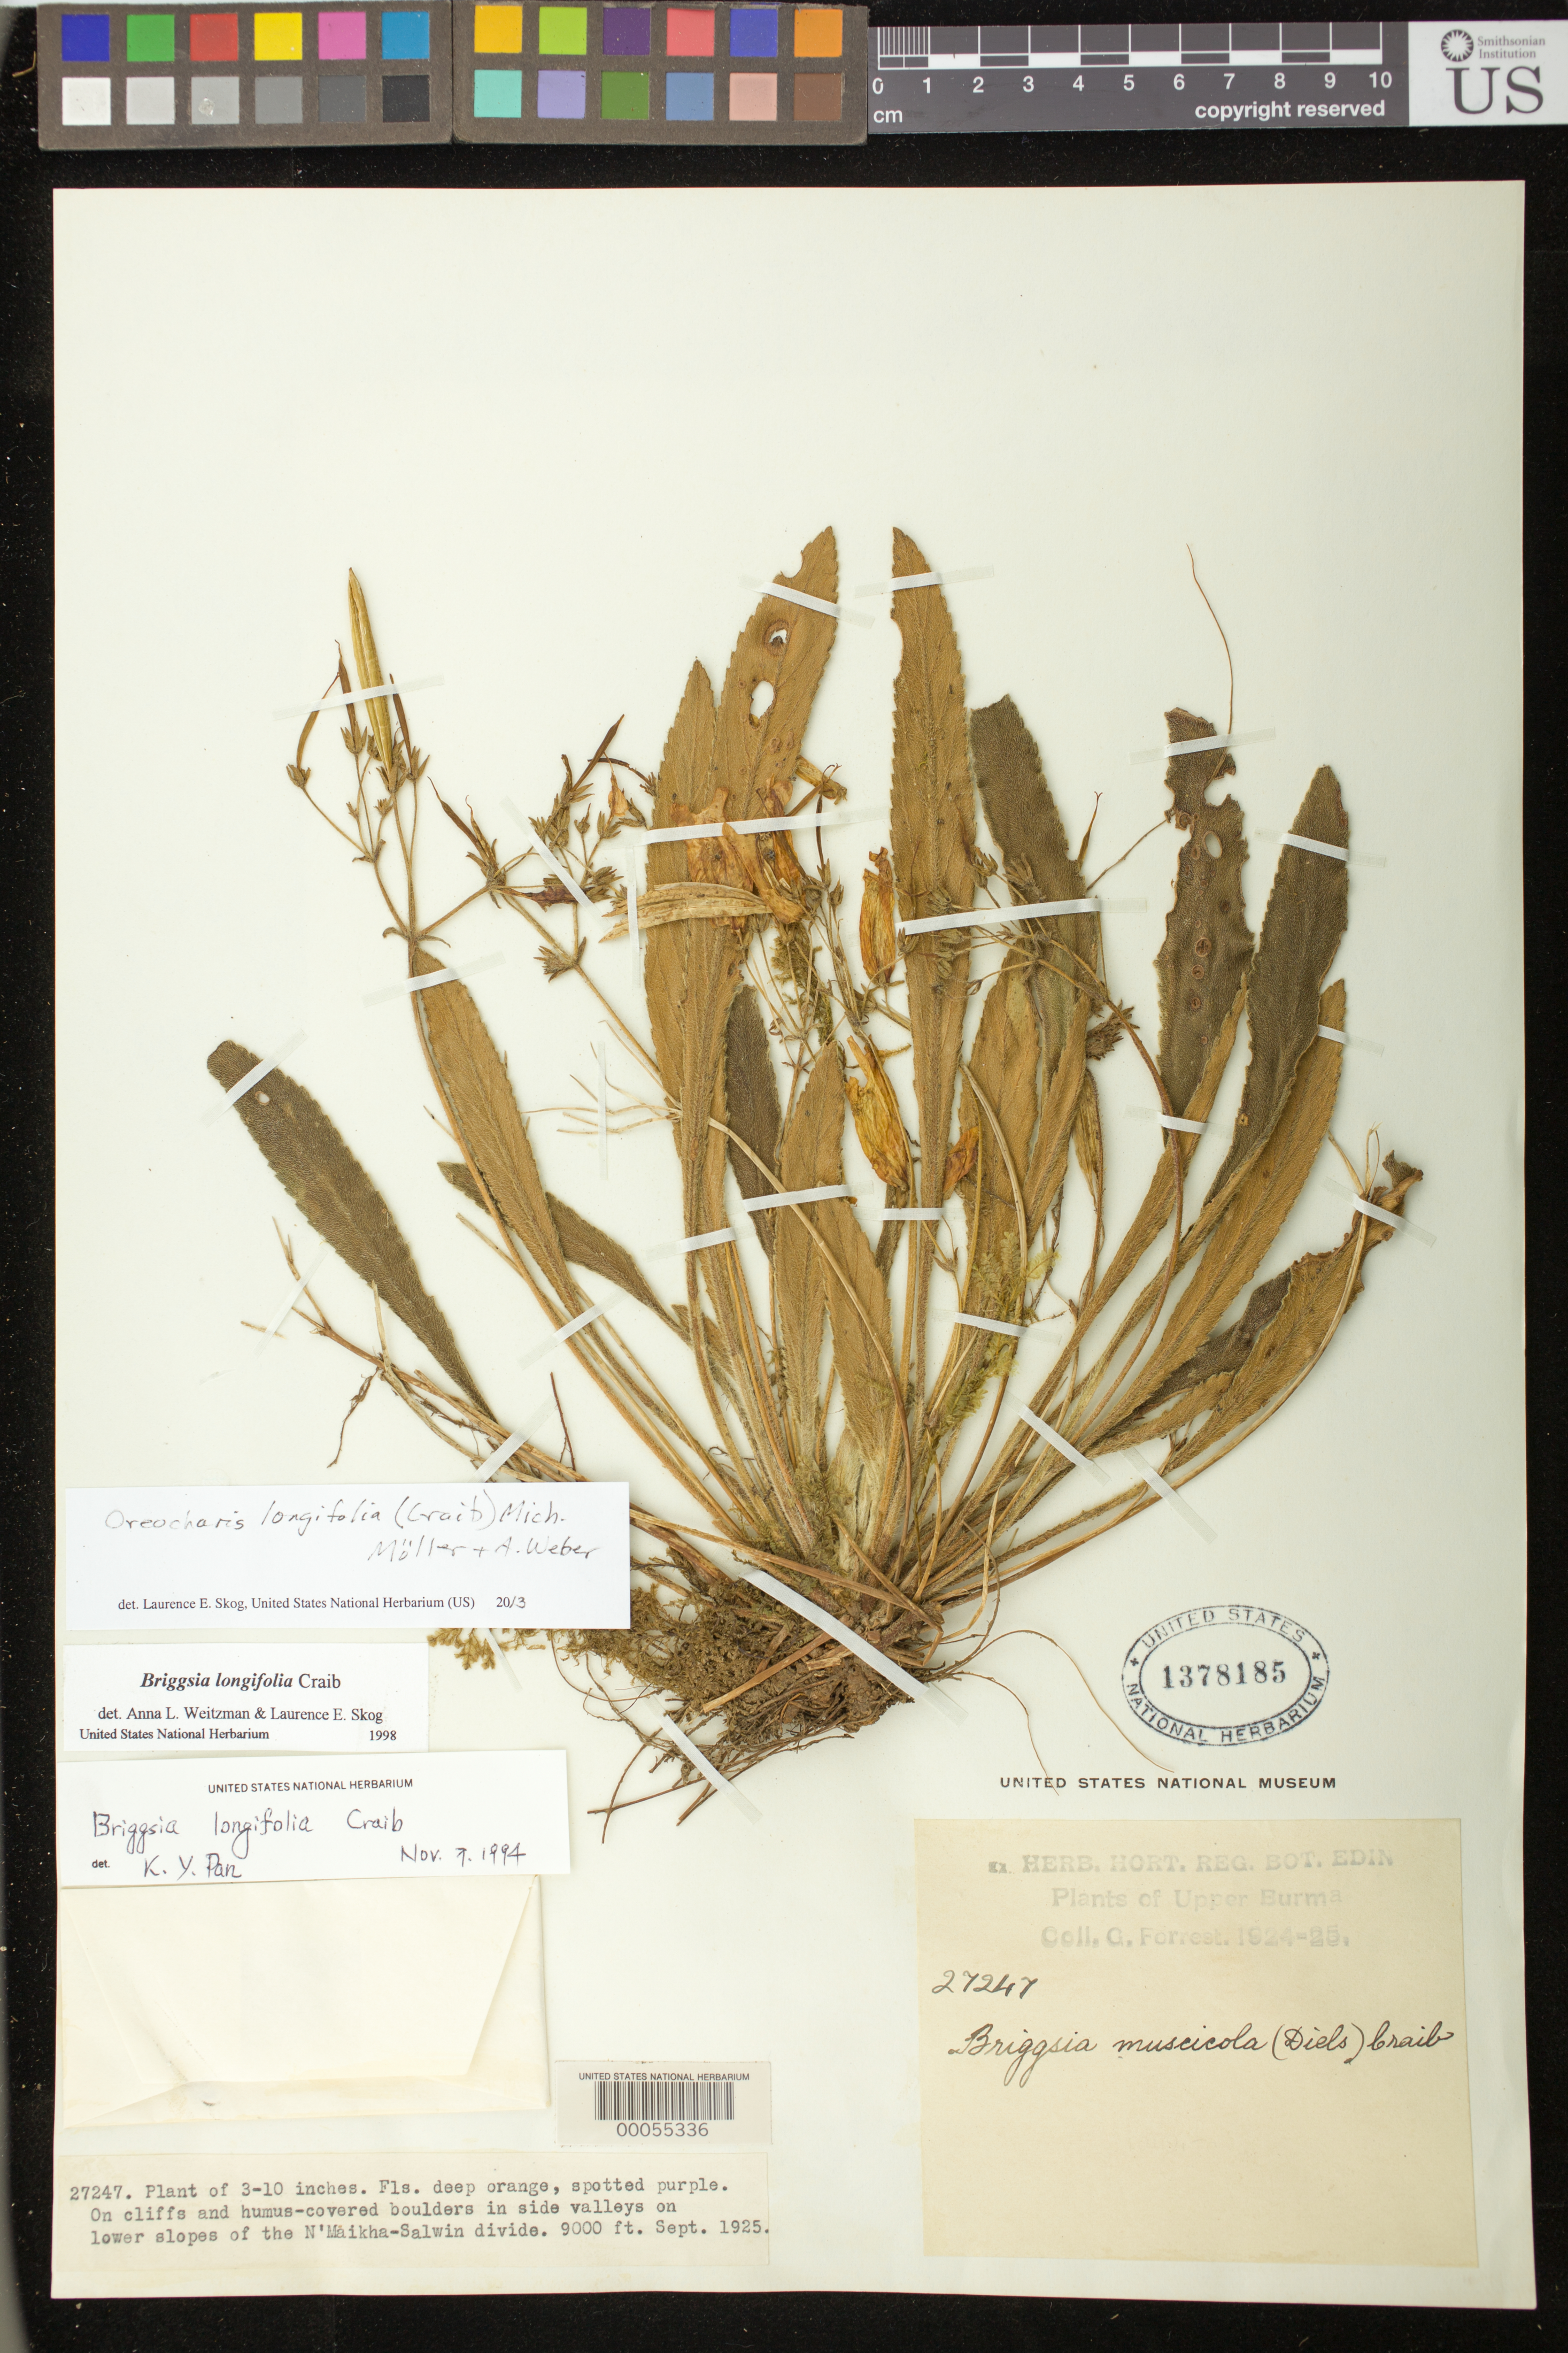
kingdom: Plantae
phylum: Tracheophyta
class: Magnoliopsida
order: Lamiales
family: Gesneriaceae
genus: Oreocharis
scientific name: Oreocharis longifolia var. longifolia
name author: (Craib) Mich. Möller & A. Weber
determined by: Skog, Laurence E.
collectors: G. Forrest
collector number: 27247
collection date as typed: Sep 1925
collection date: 1925-09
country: Myanmar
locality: Slopes of the N'maikha - Salwin divide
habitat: Cliffs and humus-covered boulders in side valleys on lower slope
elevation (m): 2743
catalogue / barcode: US 1378185